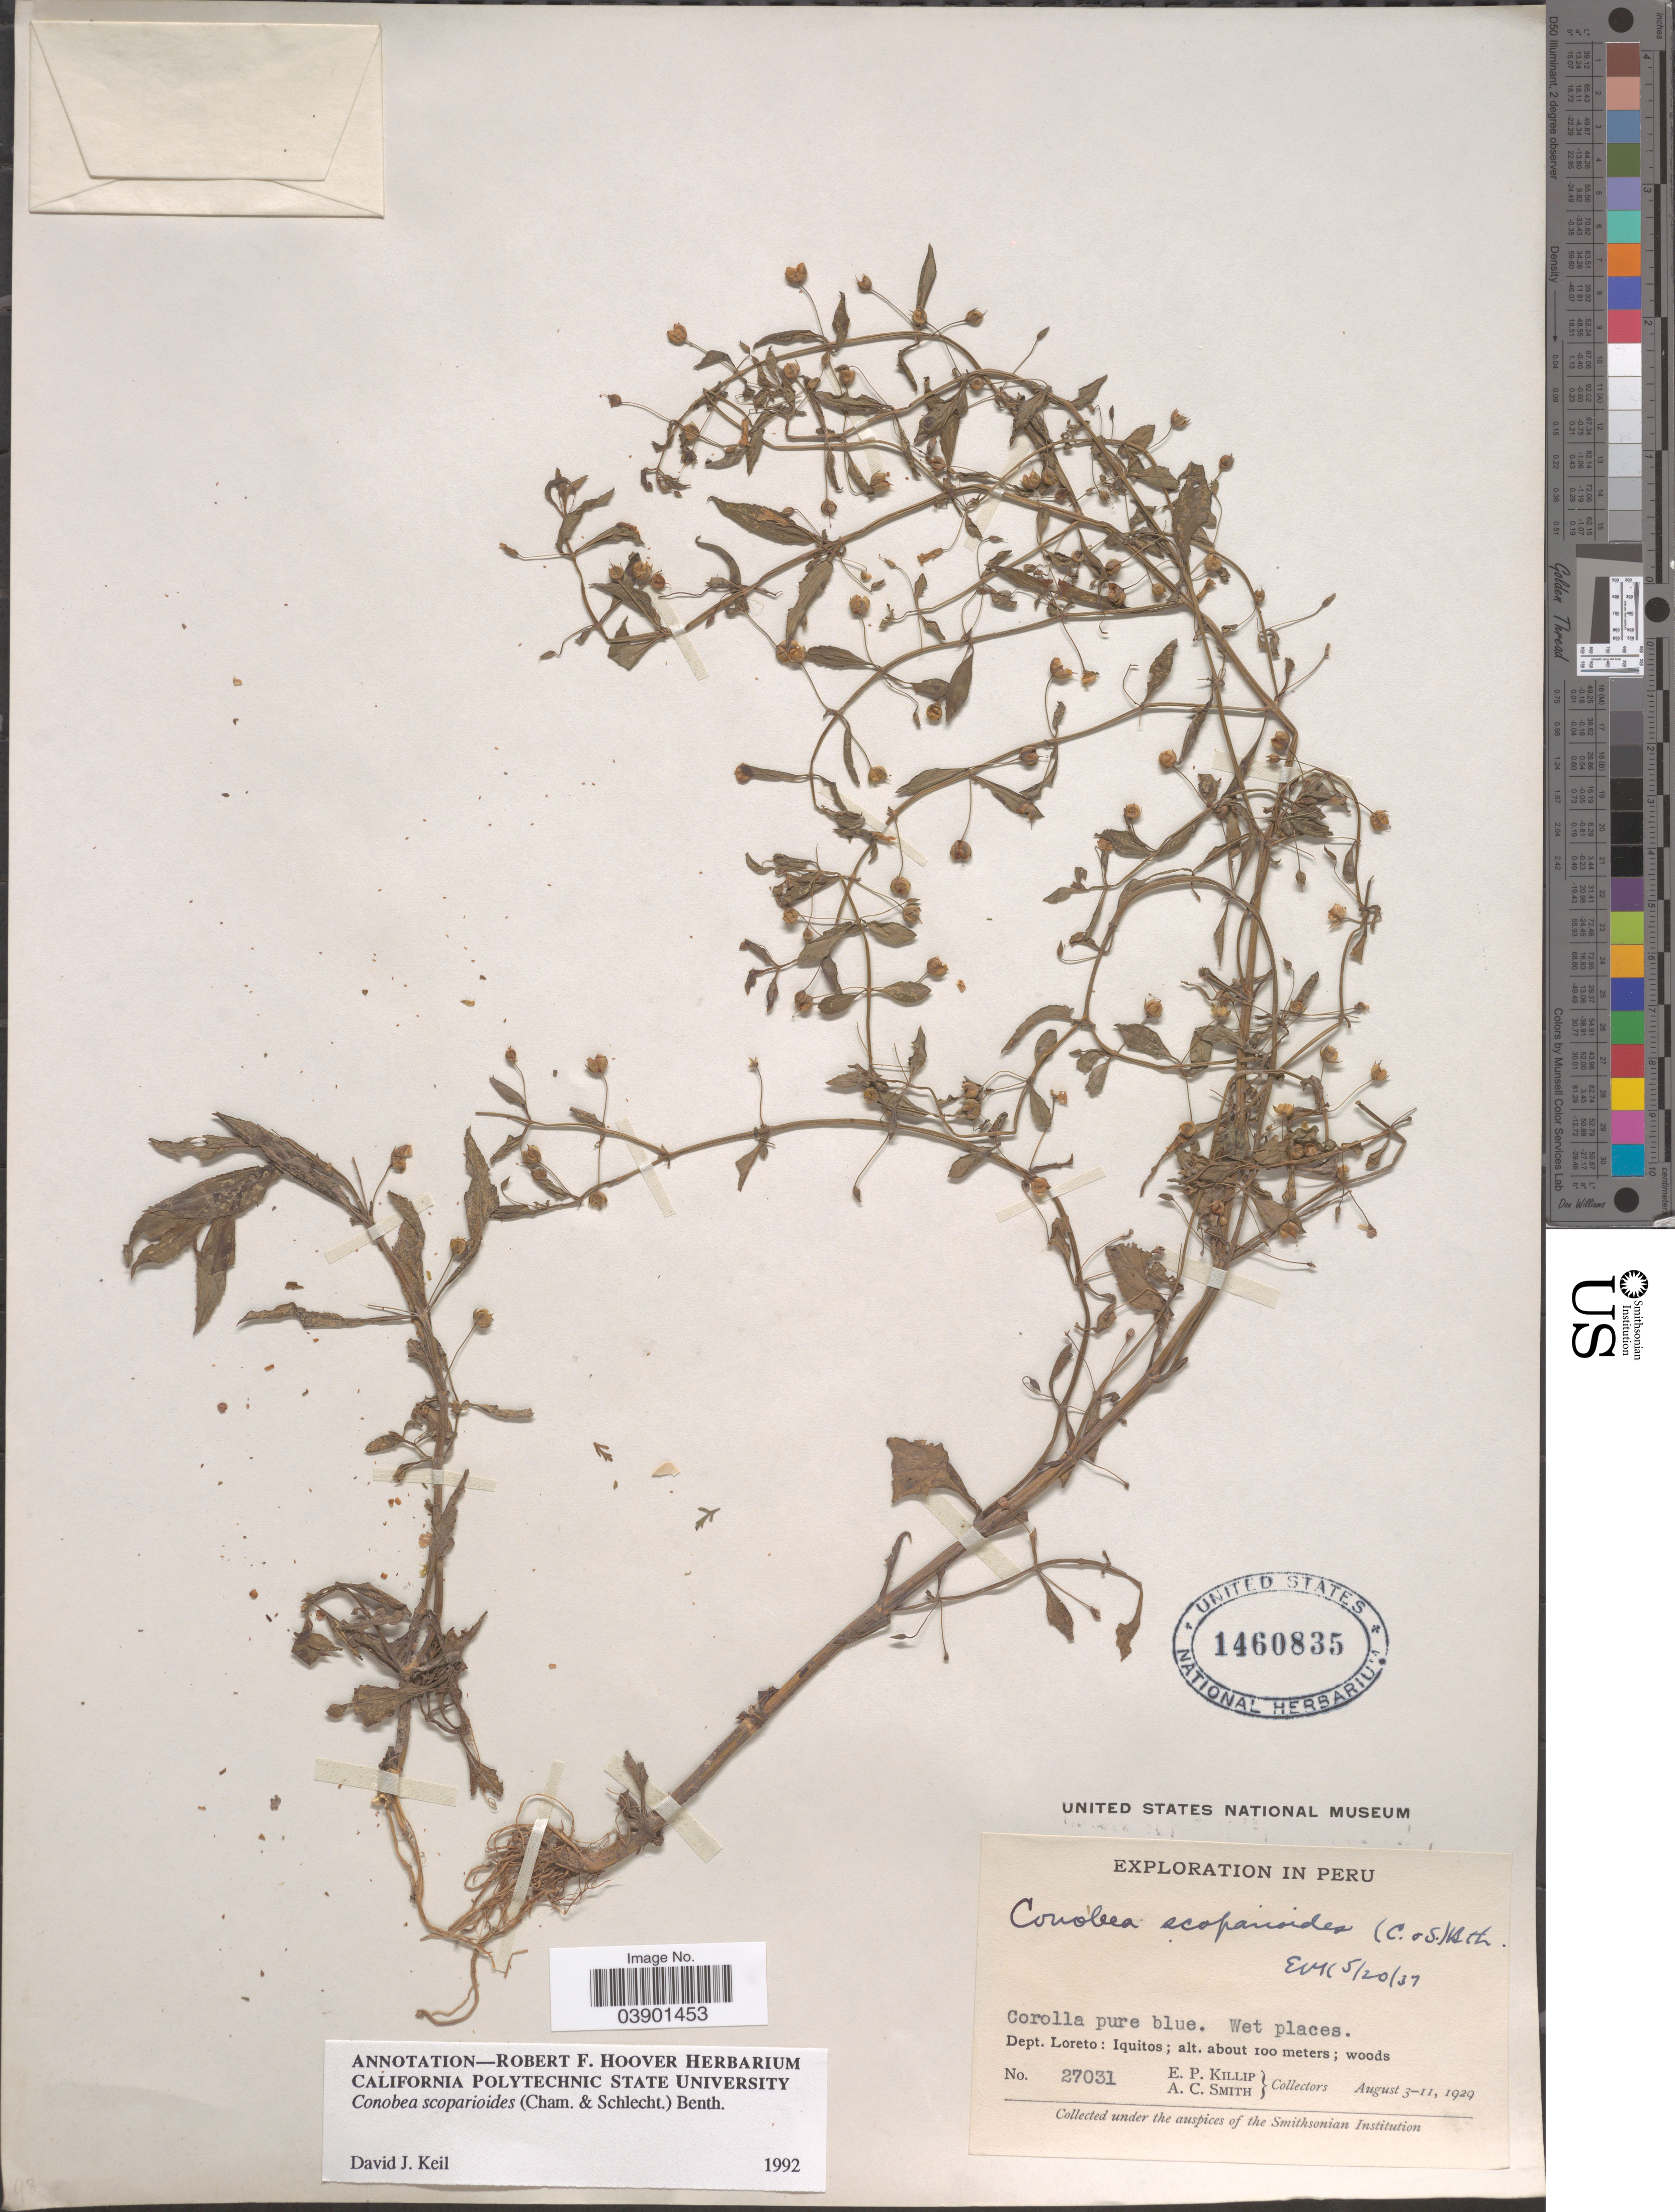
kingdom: Plantae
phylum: Tracheophyta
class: Magnoliopsida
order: Lamiales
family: Plantaginaceae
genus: Conobea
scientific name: Conobea scoparioides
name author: (Cham. & Schltdl.) Benth.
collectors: E. P. Killip & A. C. Smith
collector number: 27031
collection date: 1929-08-03/1929-08-11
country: Peru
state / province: Loreto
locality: Dept. Loreto: Iquitos.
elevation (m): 100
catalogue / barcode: US 1460835